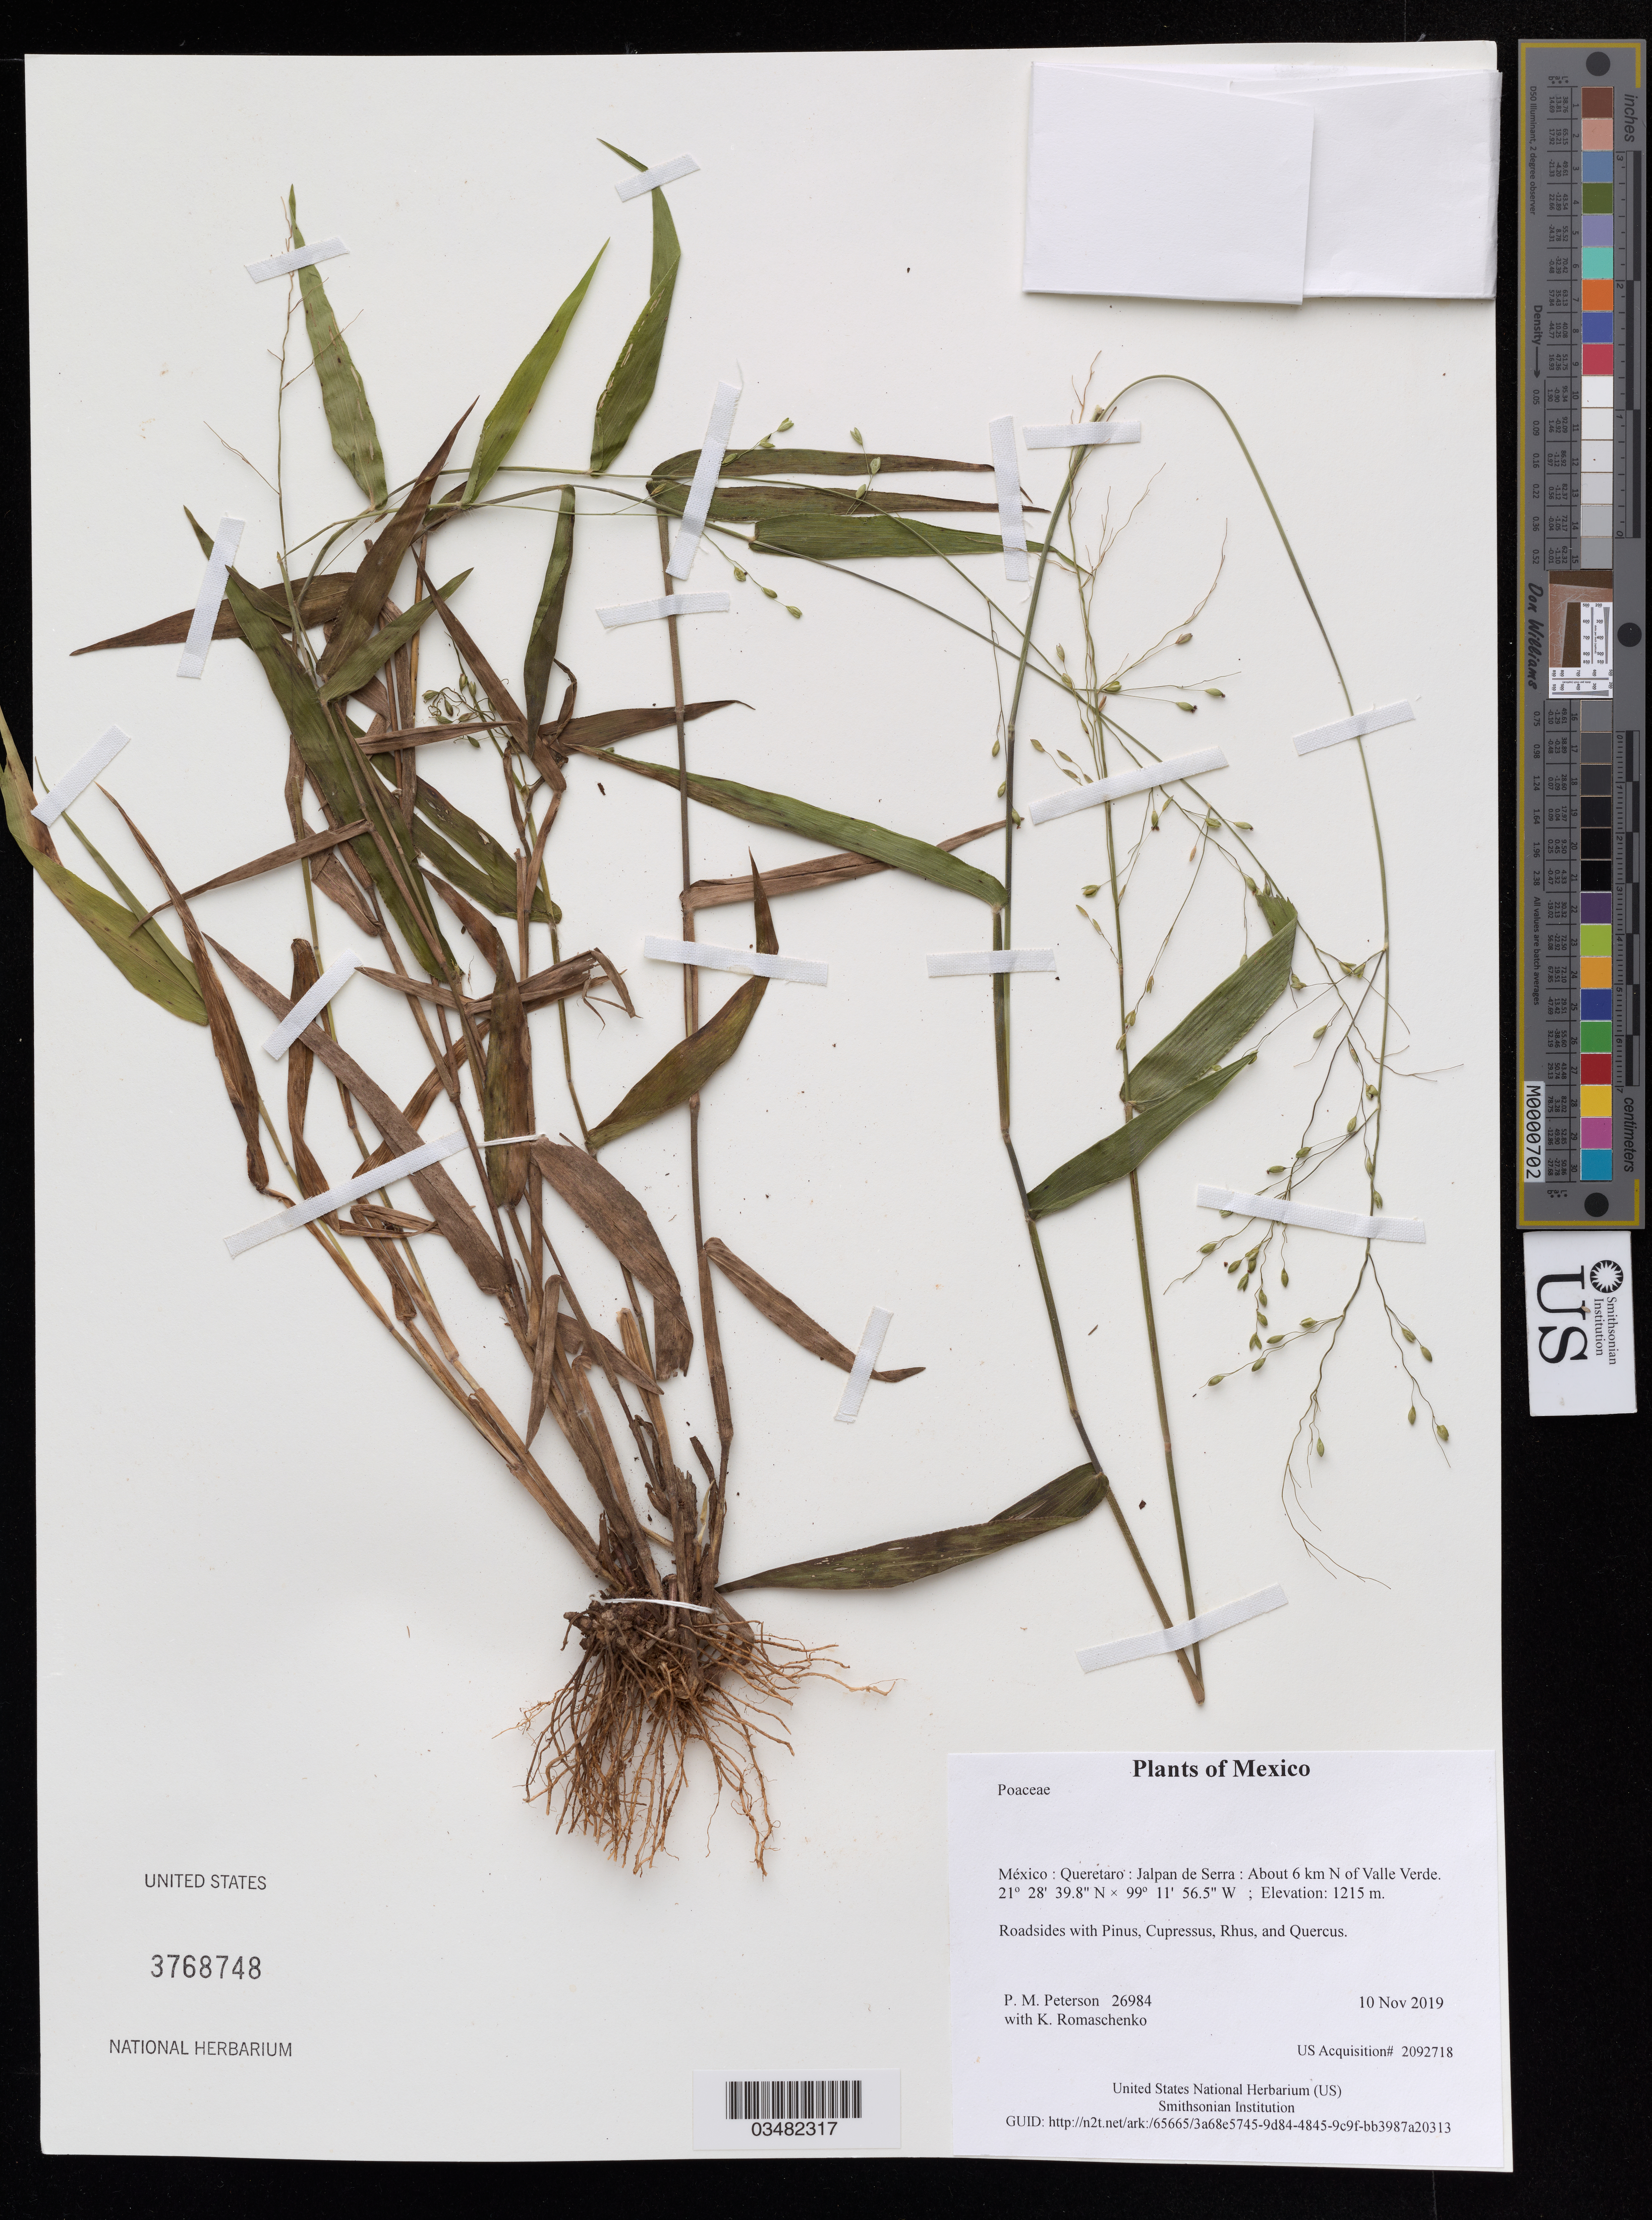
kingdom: Plantae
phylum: Tracheophyta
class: Liliopsida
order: Poales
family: Poaceae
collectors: P. M. Peterson & K. Romaschenko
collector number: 26984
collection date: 2019-11-10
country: México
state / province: Queretaro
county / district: Jalpan de Serra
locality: About 6 km N of Valle Verde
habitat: Roadsides with Pinus, Cupressus, Rhus, and Quercus.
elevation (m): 1215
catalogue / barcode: US 3768748